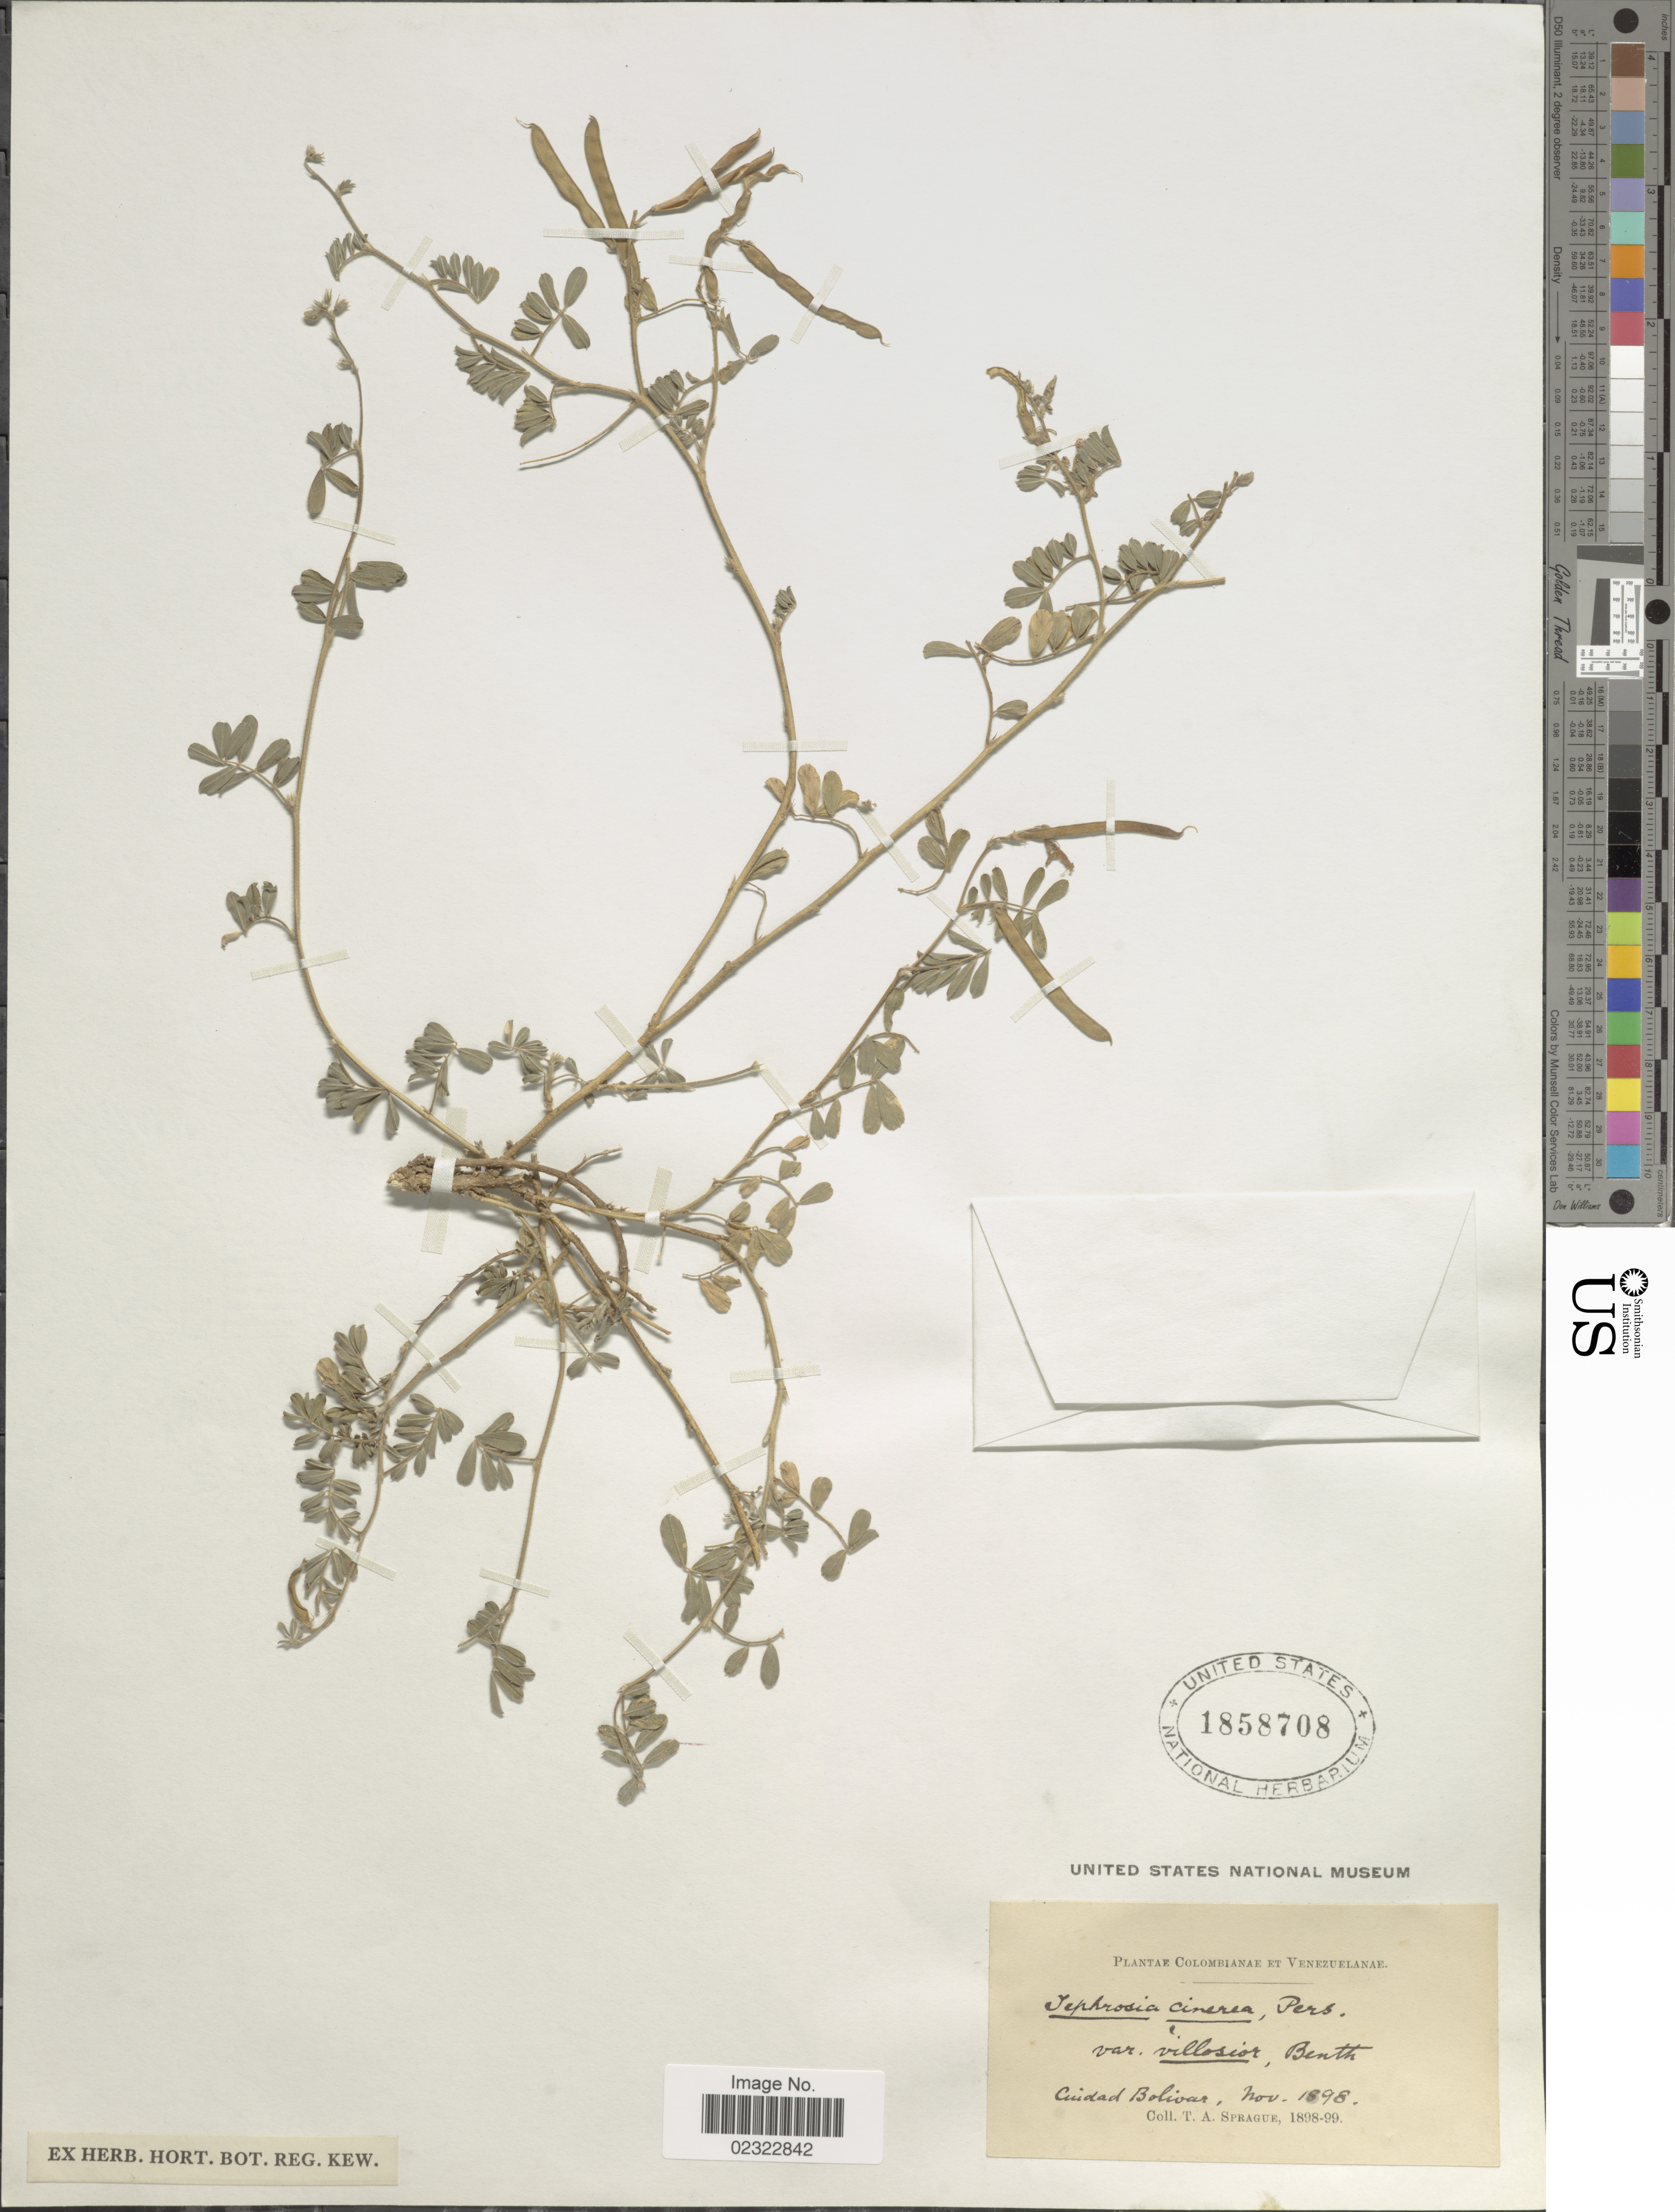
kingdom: Plantae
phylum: Tracheophyta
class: Magnoliopsida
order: Fabales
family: Fabaceae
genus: Tephrosia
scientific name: Tephrosia cinerea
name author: (L.) Pers.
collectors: T. A. Sprague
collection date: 1898-11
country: Venezuela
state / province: Bolivar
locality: Ciudad Bolivar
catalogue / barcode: US 1858708